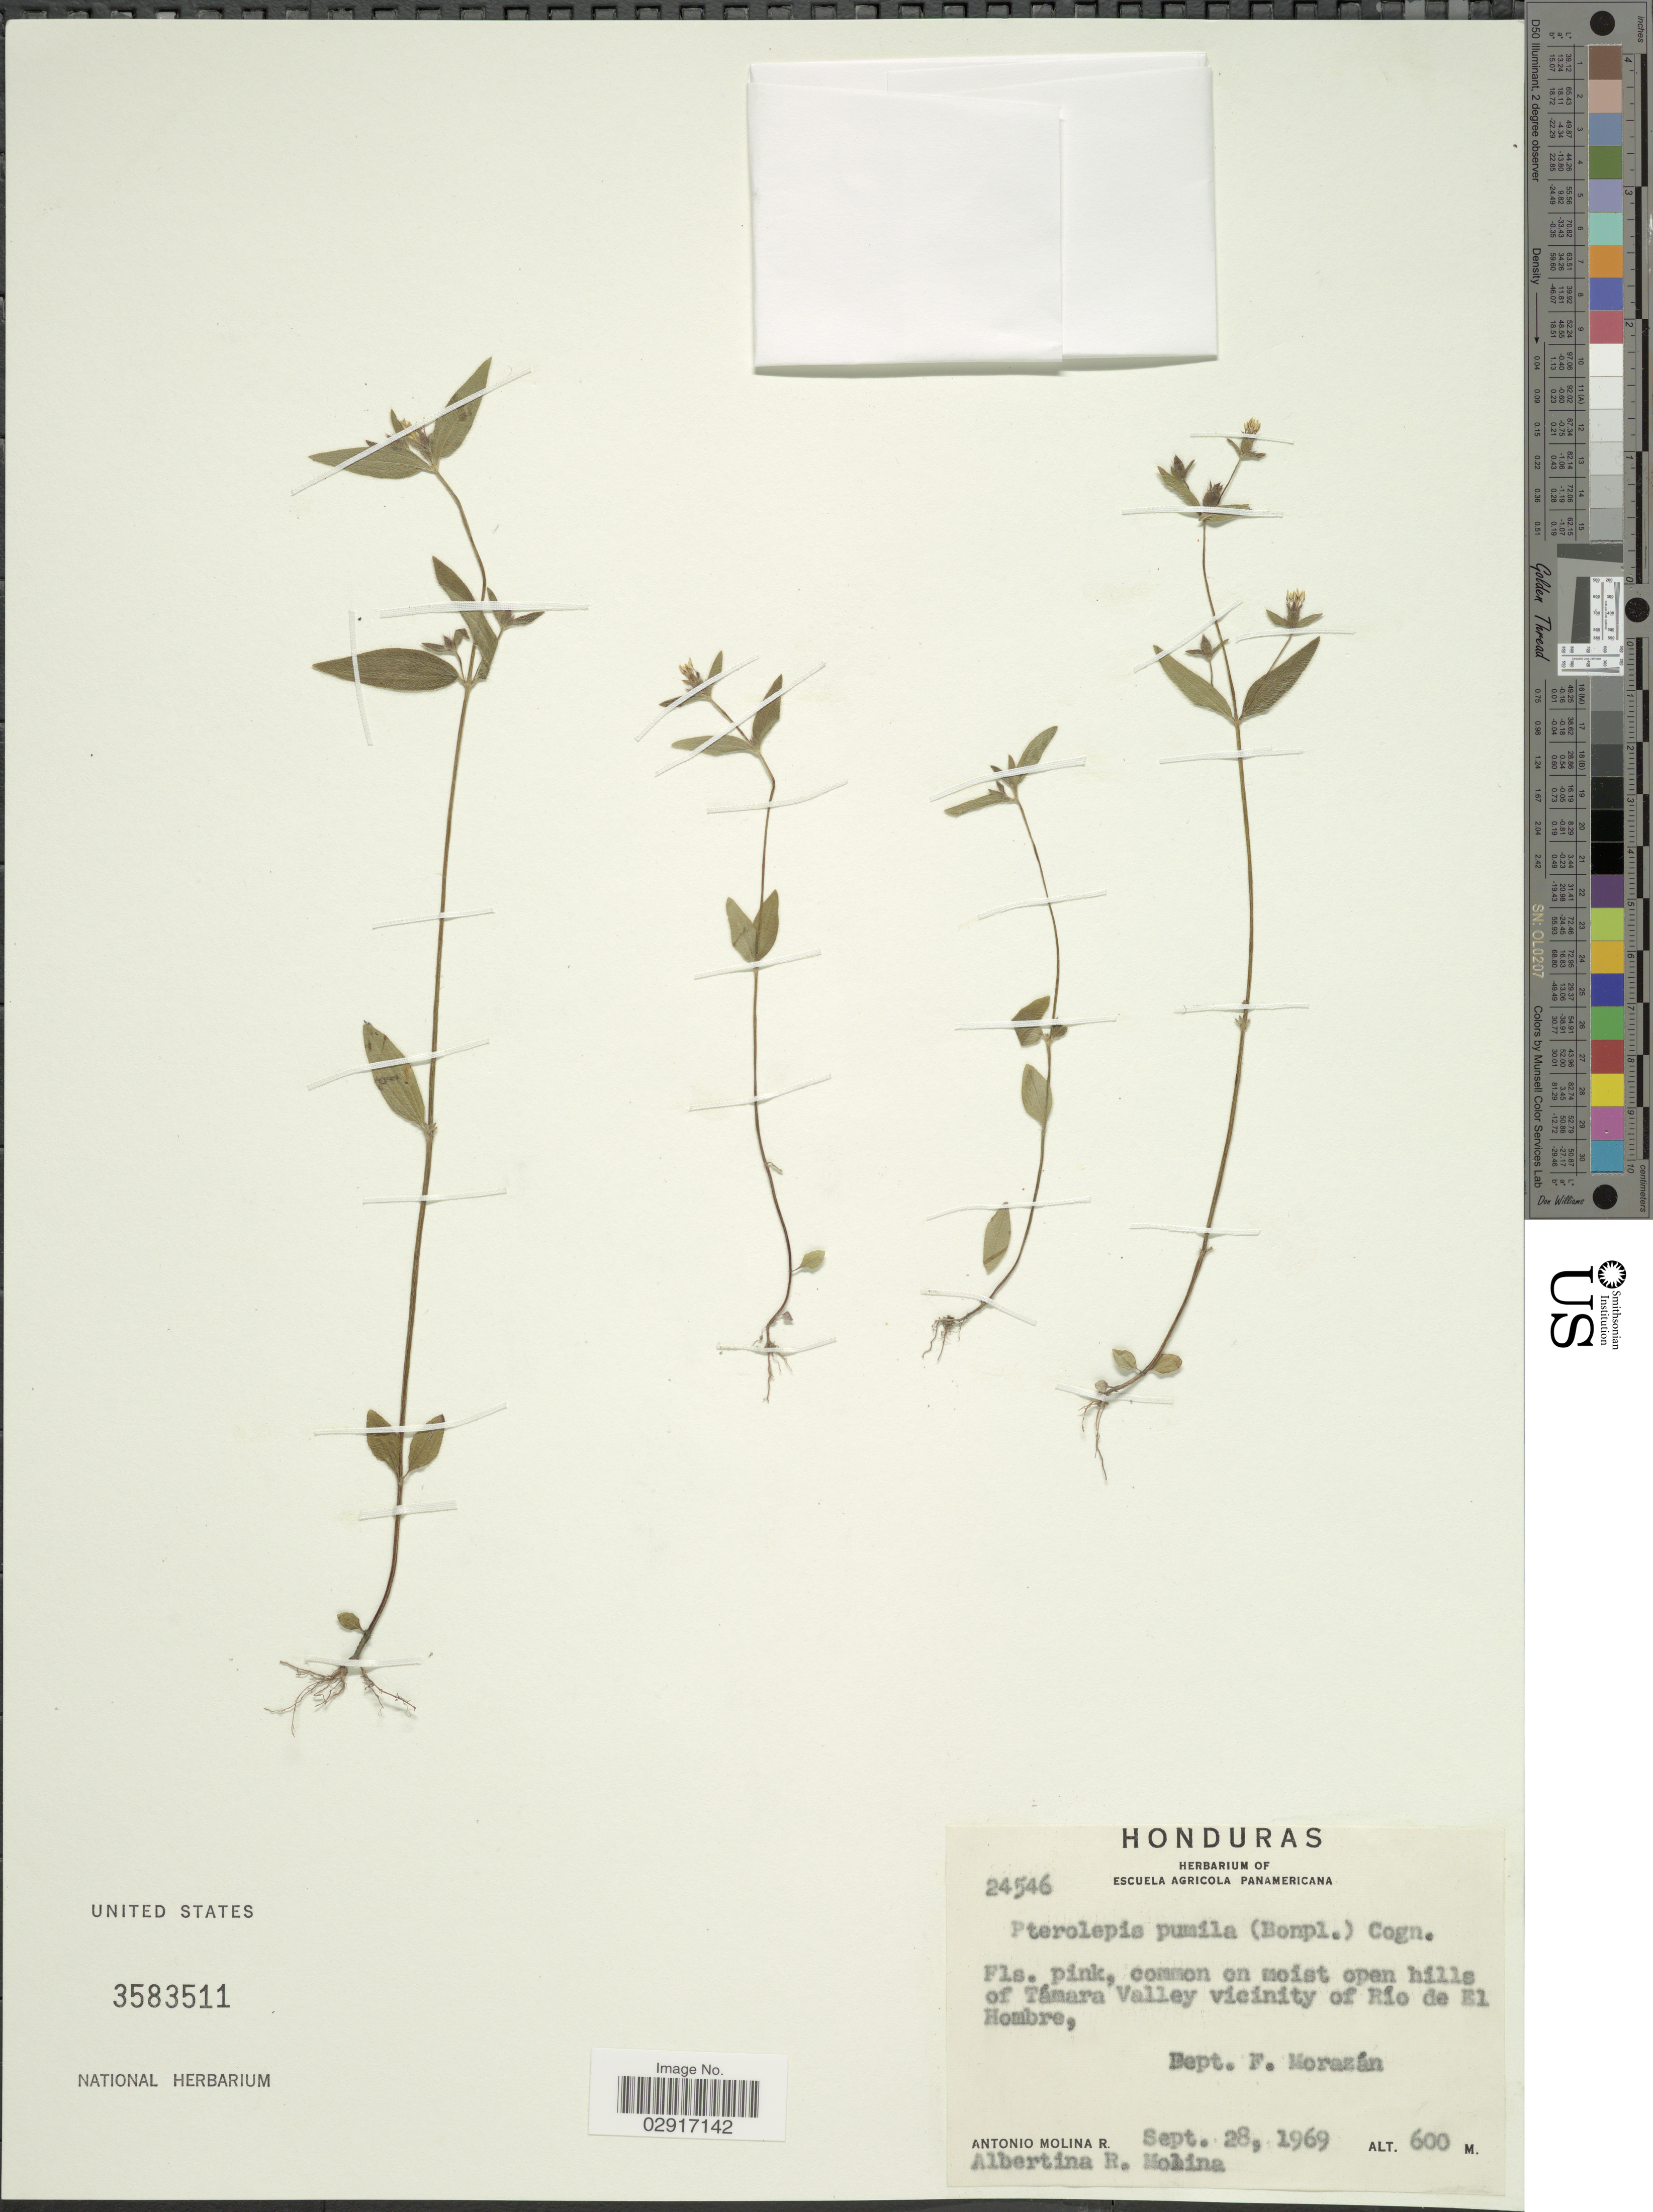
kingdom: Plantae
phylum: Tracheophyta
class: Magnoliopsida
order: Myrtales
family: Melastomataceae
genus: Pterolepis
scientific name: Pterolepis trichotoma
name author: (Rottb.) Cogn.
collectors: A. Molina R. & A. R. Molina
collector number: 24546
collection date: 1969-09-28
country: Honduras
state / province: Fco. Morazán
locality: Common on moist open hills of Támara Valley vicinity of Río de El Hombre, Dept. F. Morazán.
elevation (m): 600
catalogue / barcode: US 3583511